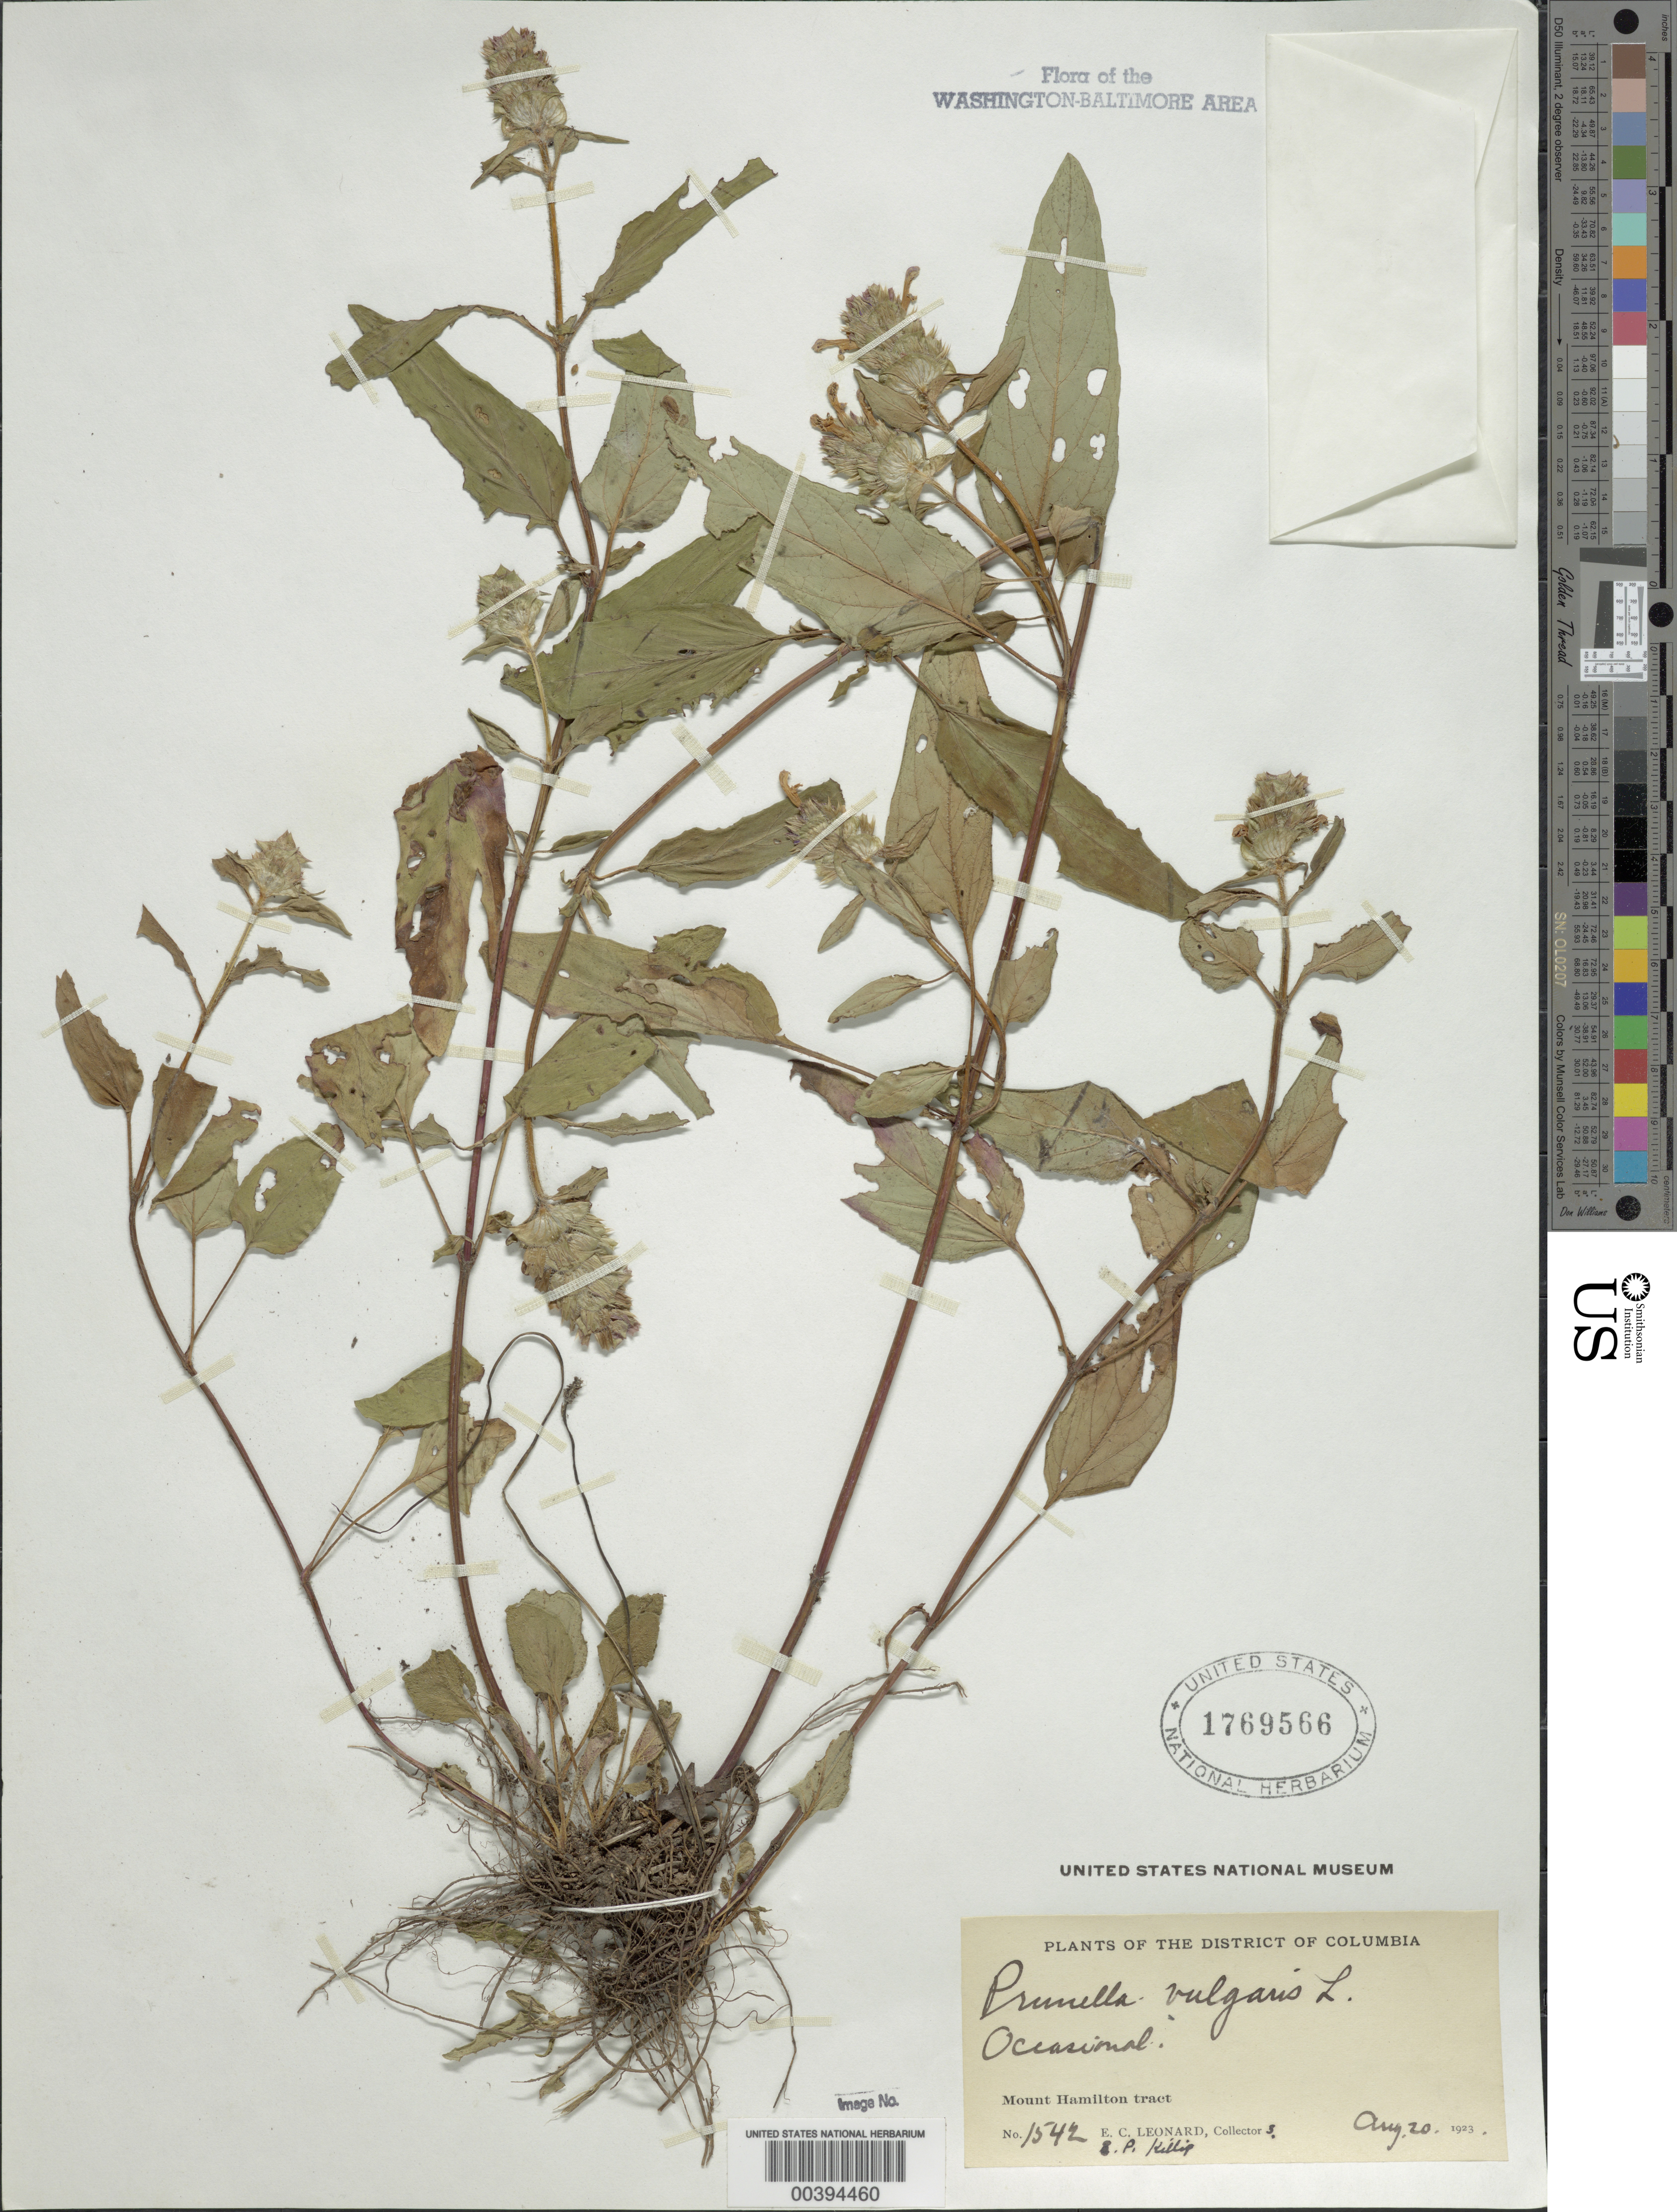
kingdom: Plantae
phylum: Tracheophyta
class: Magnoliopsida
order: Lamiales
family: Lamiaceae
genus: Prunella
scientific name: Prunella vulgaris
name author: L.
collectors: E. C. Leonard & E. P. Killip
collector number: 1542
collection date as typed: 20 Aug 1923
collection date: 1923-08-20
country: United States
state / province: District of Columbia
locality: Mt. Hamilton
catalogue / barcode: US 1769566